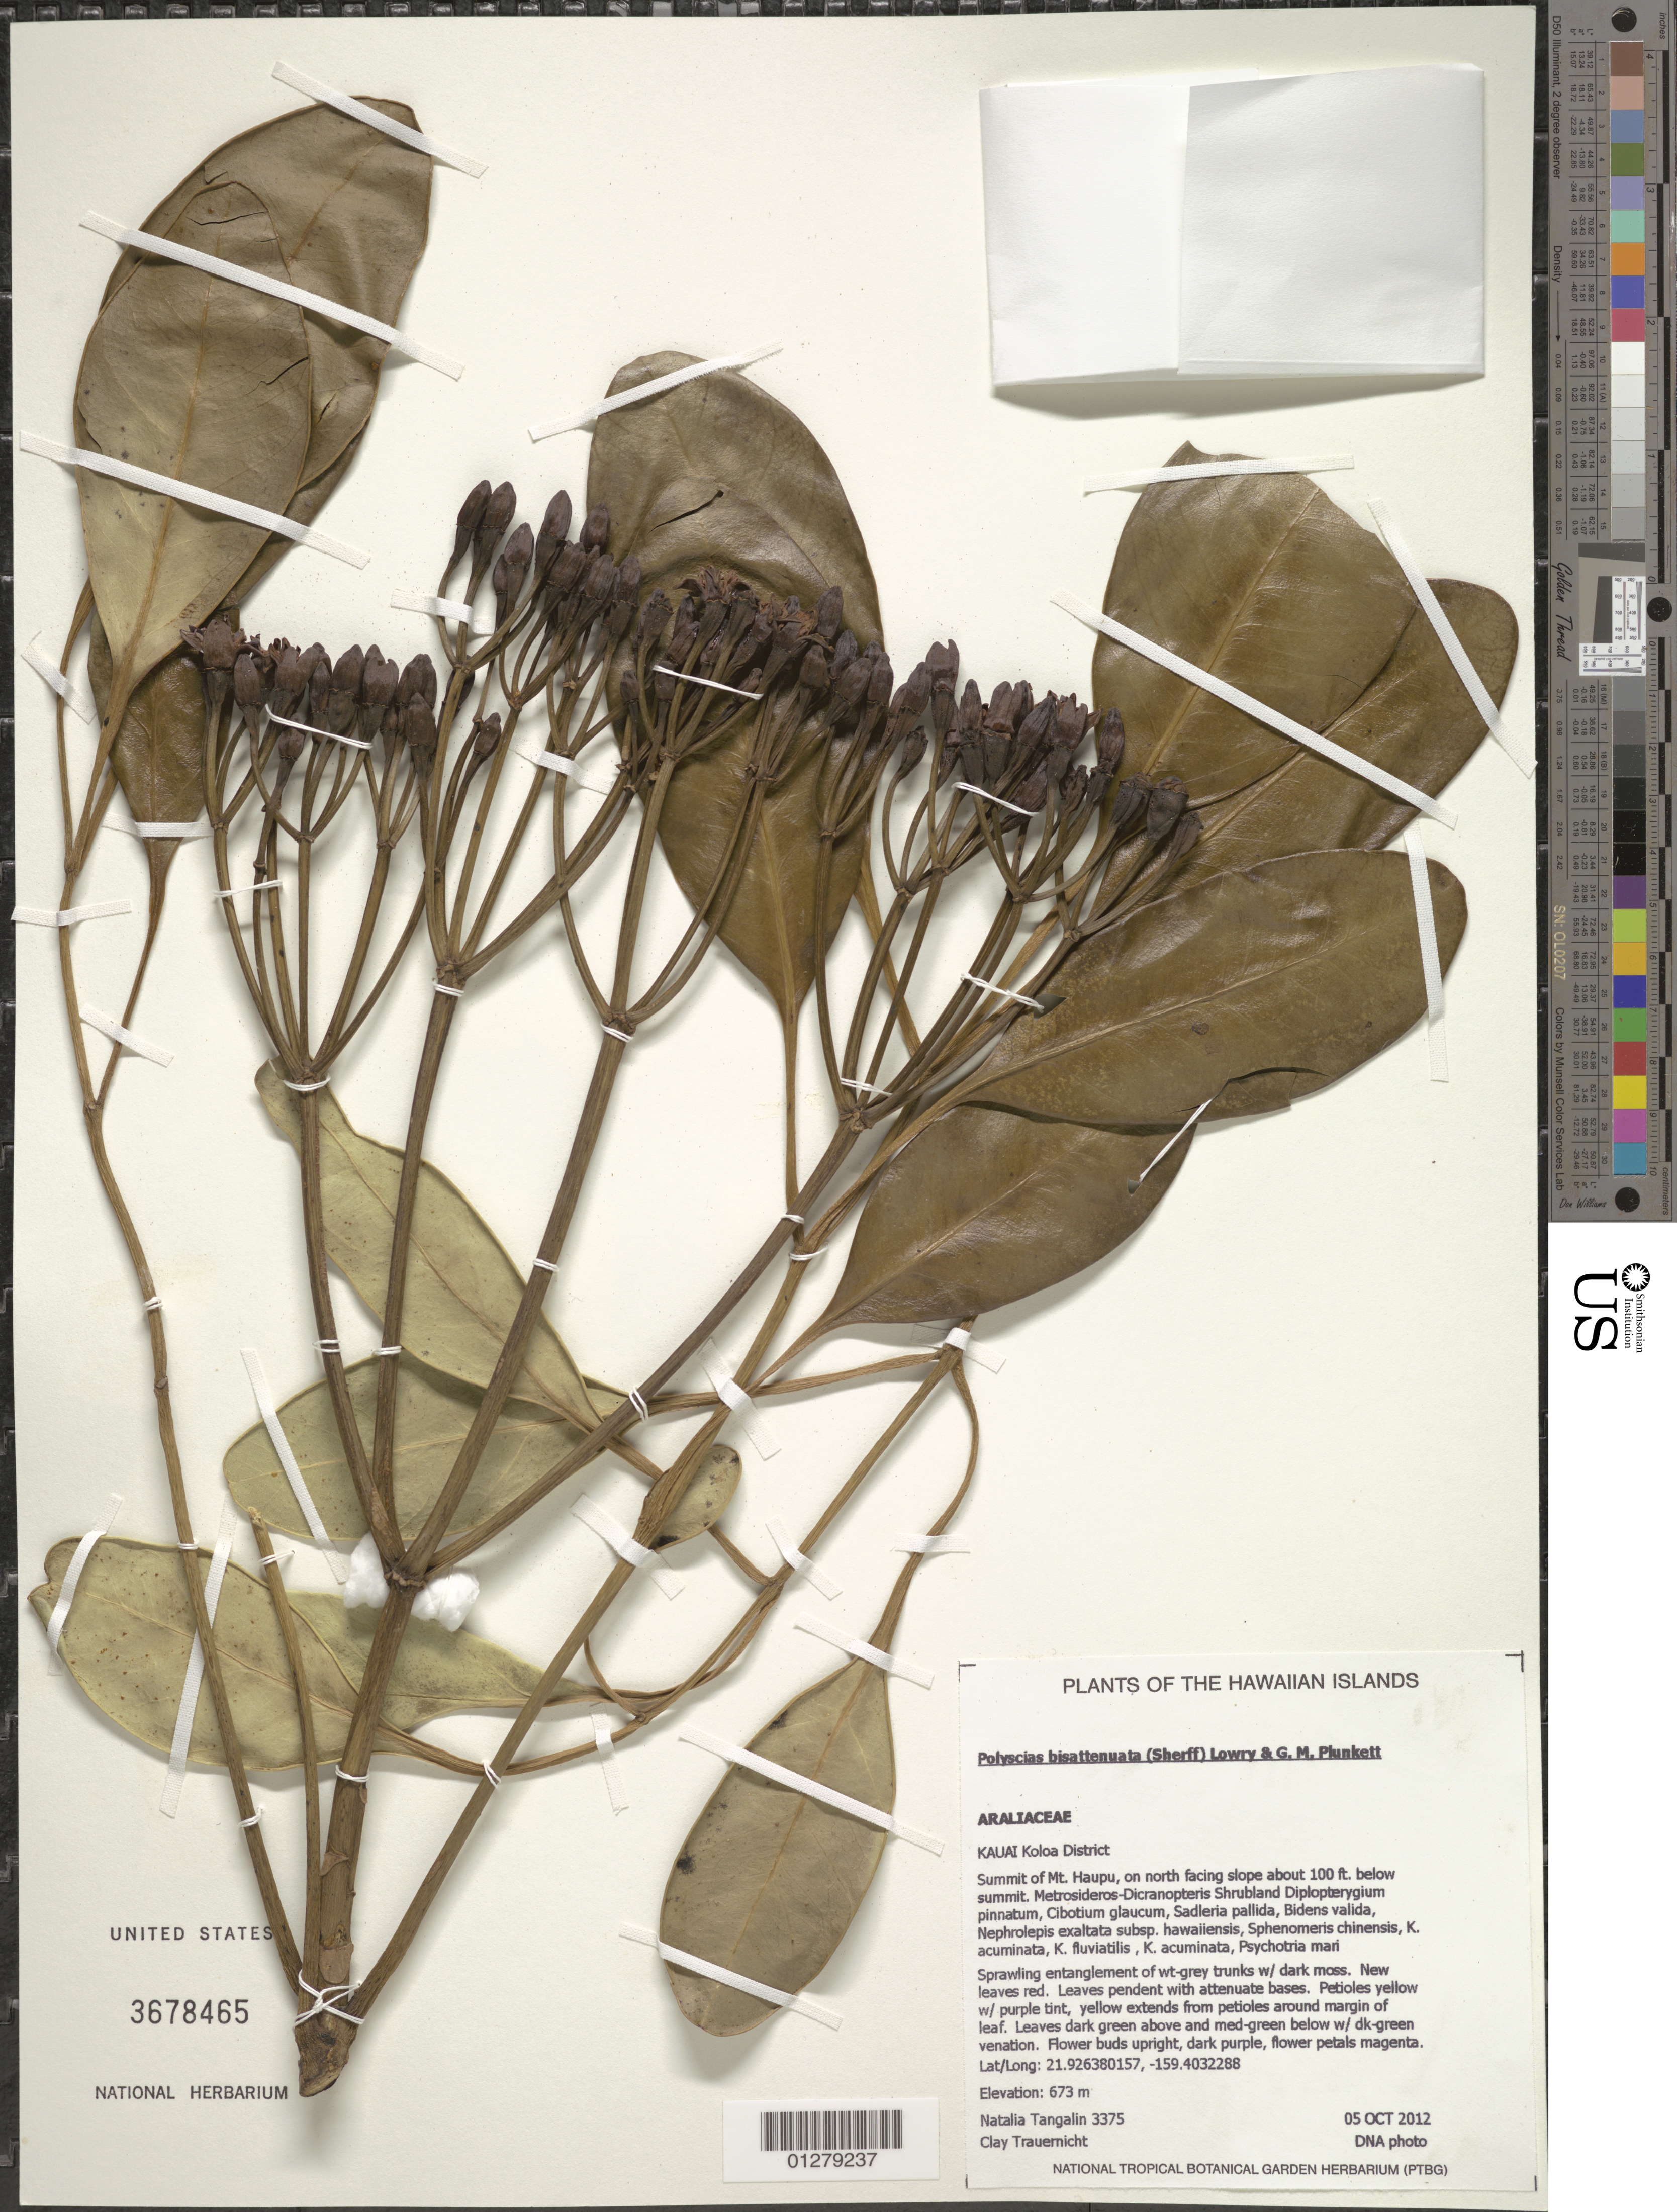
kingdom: Plantae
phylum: Tracheophyta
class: Magnoliopsida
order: Apiales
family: Araliaceae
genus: Polyscias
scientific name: Polyscias bisattenuata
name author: (Sherff) Lowry & G. M. Plunkett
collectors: N. Tangalin & C. Trauernicht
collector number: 3375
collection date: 2012-10-05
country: United States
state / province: Hawaii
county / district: Kauai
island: Kaua'i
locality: Koloa District, Summit of Mt. Haupu, on north facing slope, 100 ft. below summit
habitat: Shrubland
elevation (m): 673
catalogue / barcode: US 3678465